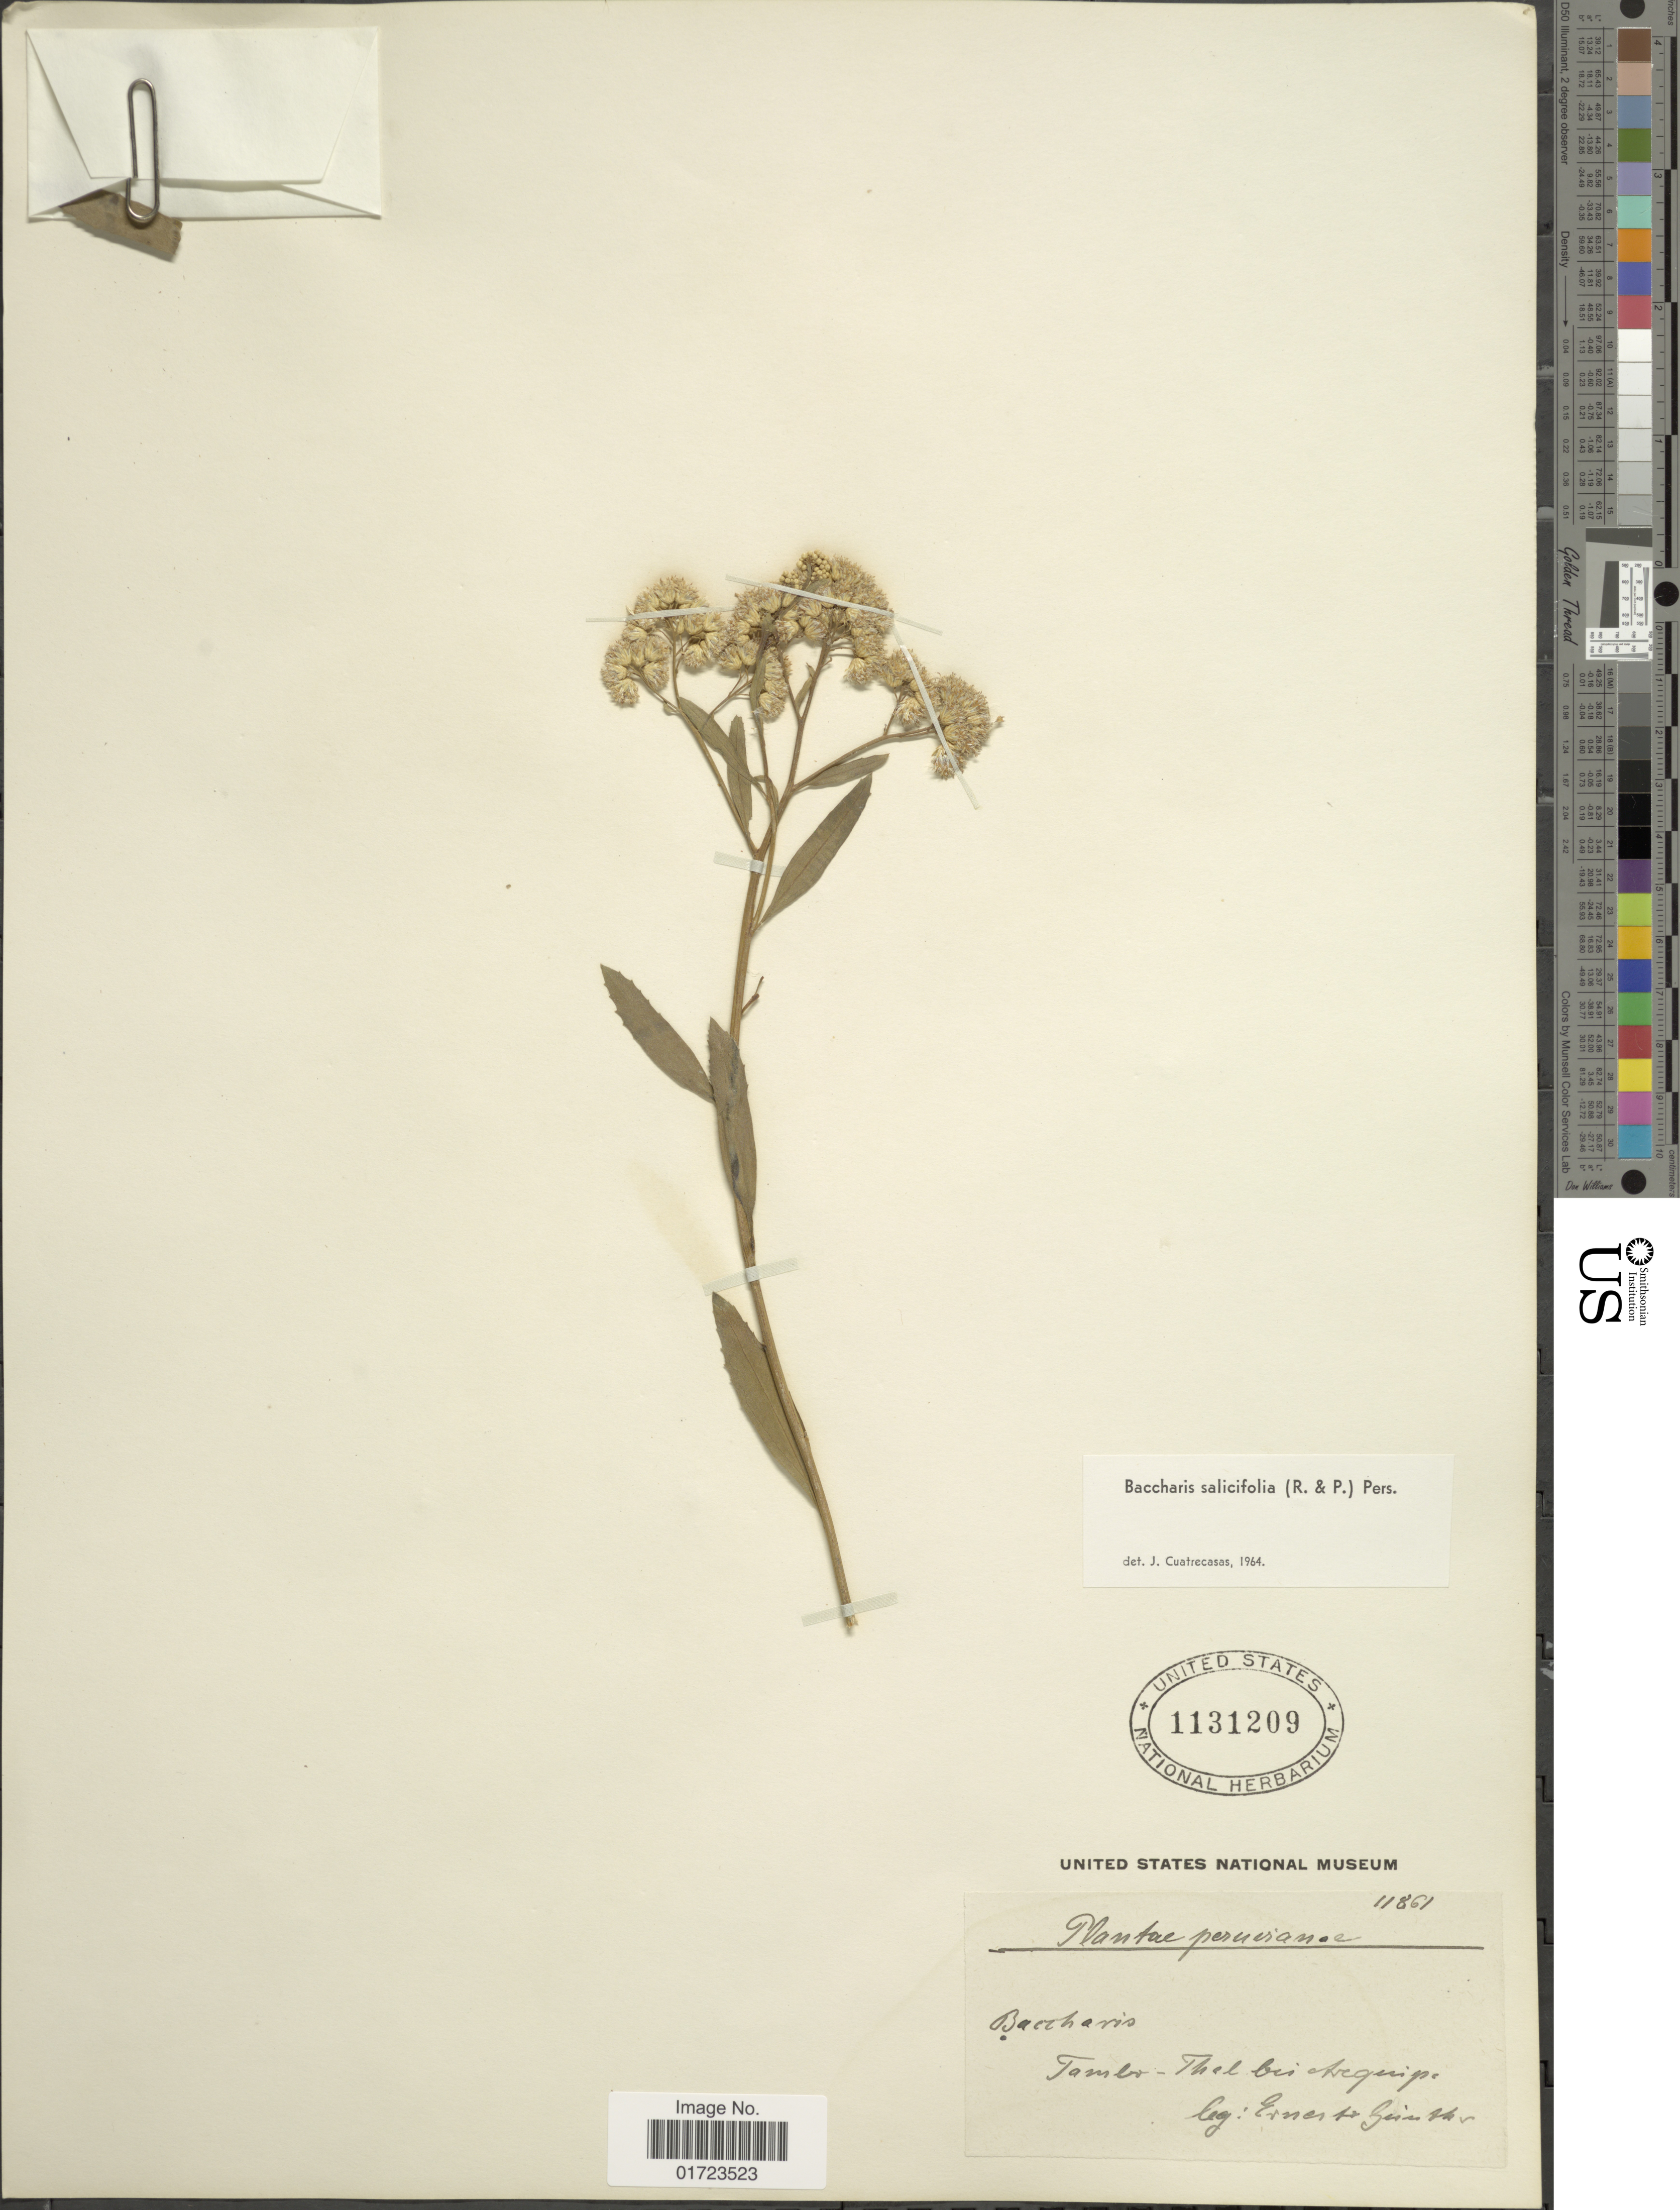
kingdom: Plantae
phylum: Tracheophyta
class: Magnoliopsida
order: Asterales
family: Asteraceae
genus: Baccharis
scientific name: Baccharis salicifolia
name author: (Ruiz & Pav.) Pers.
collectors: E. Gunther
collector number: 11861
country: Peru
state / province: Arequipa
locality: Tambo - Thal bei Arequipa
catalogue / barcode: US 1131209